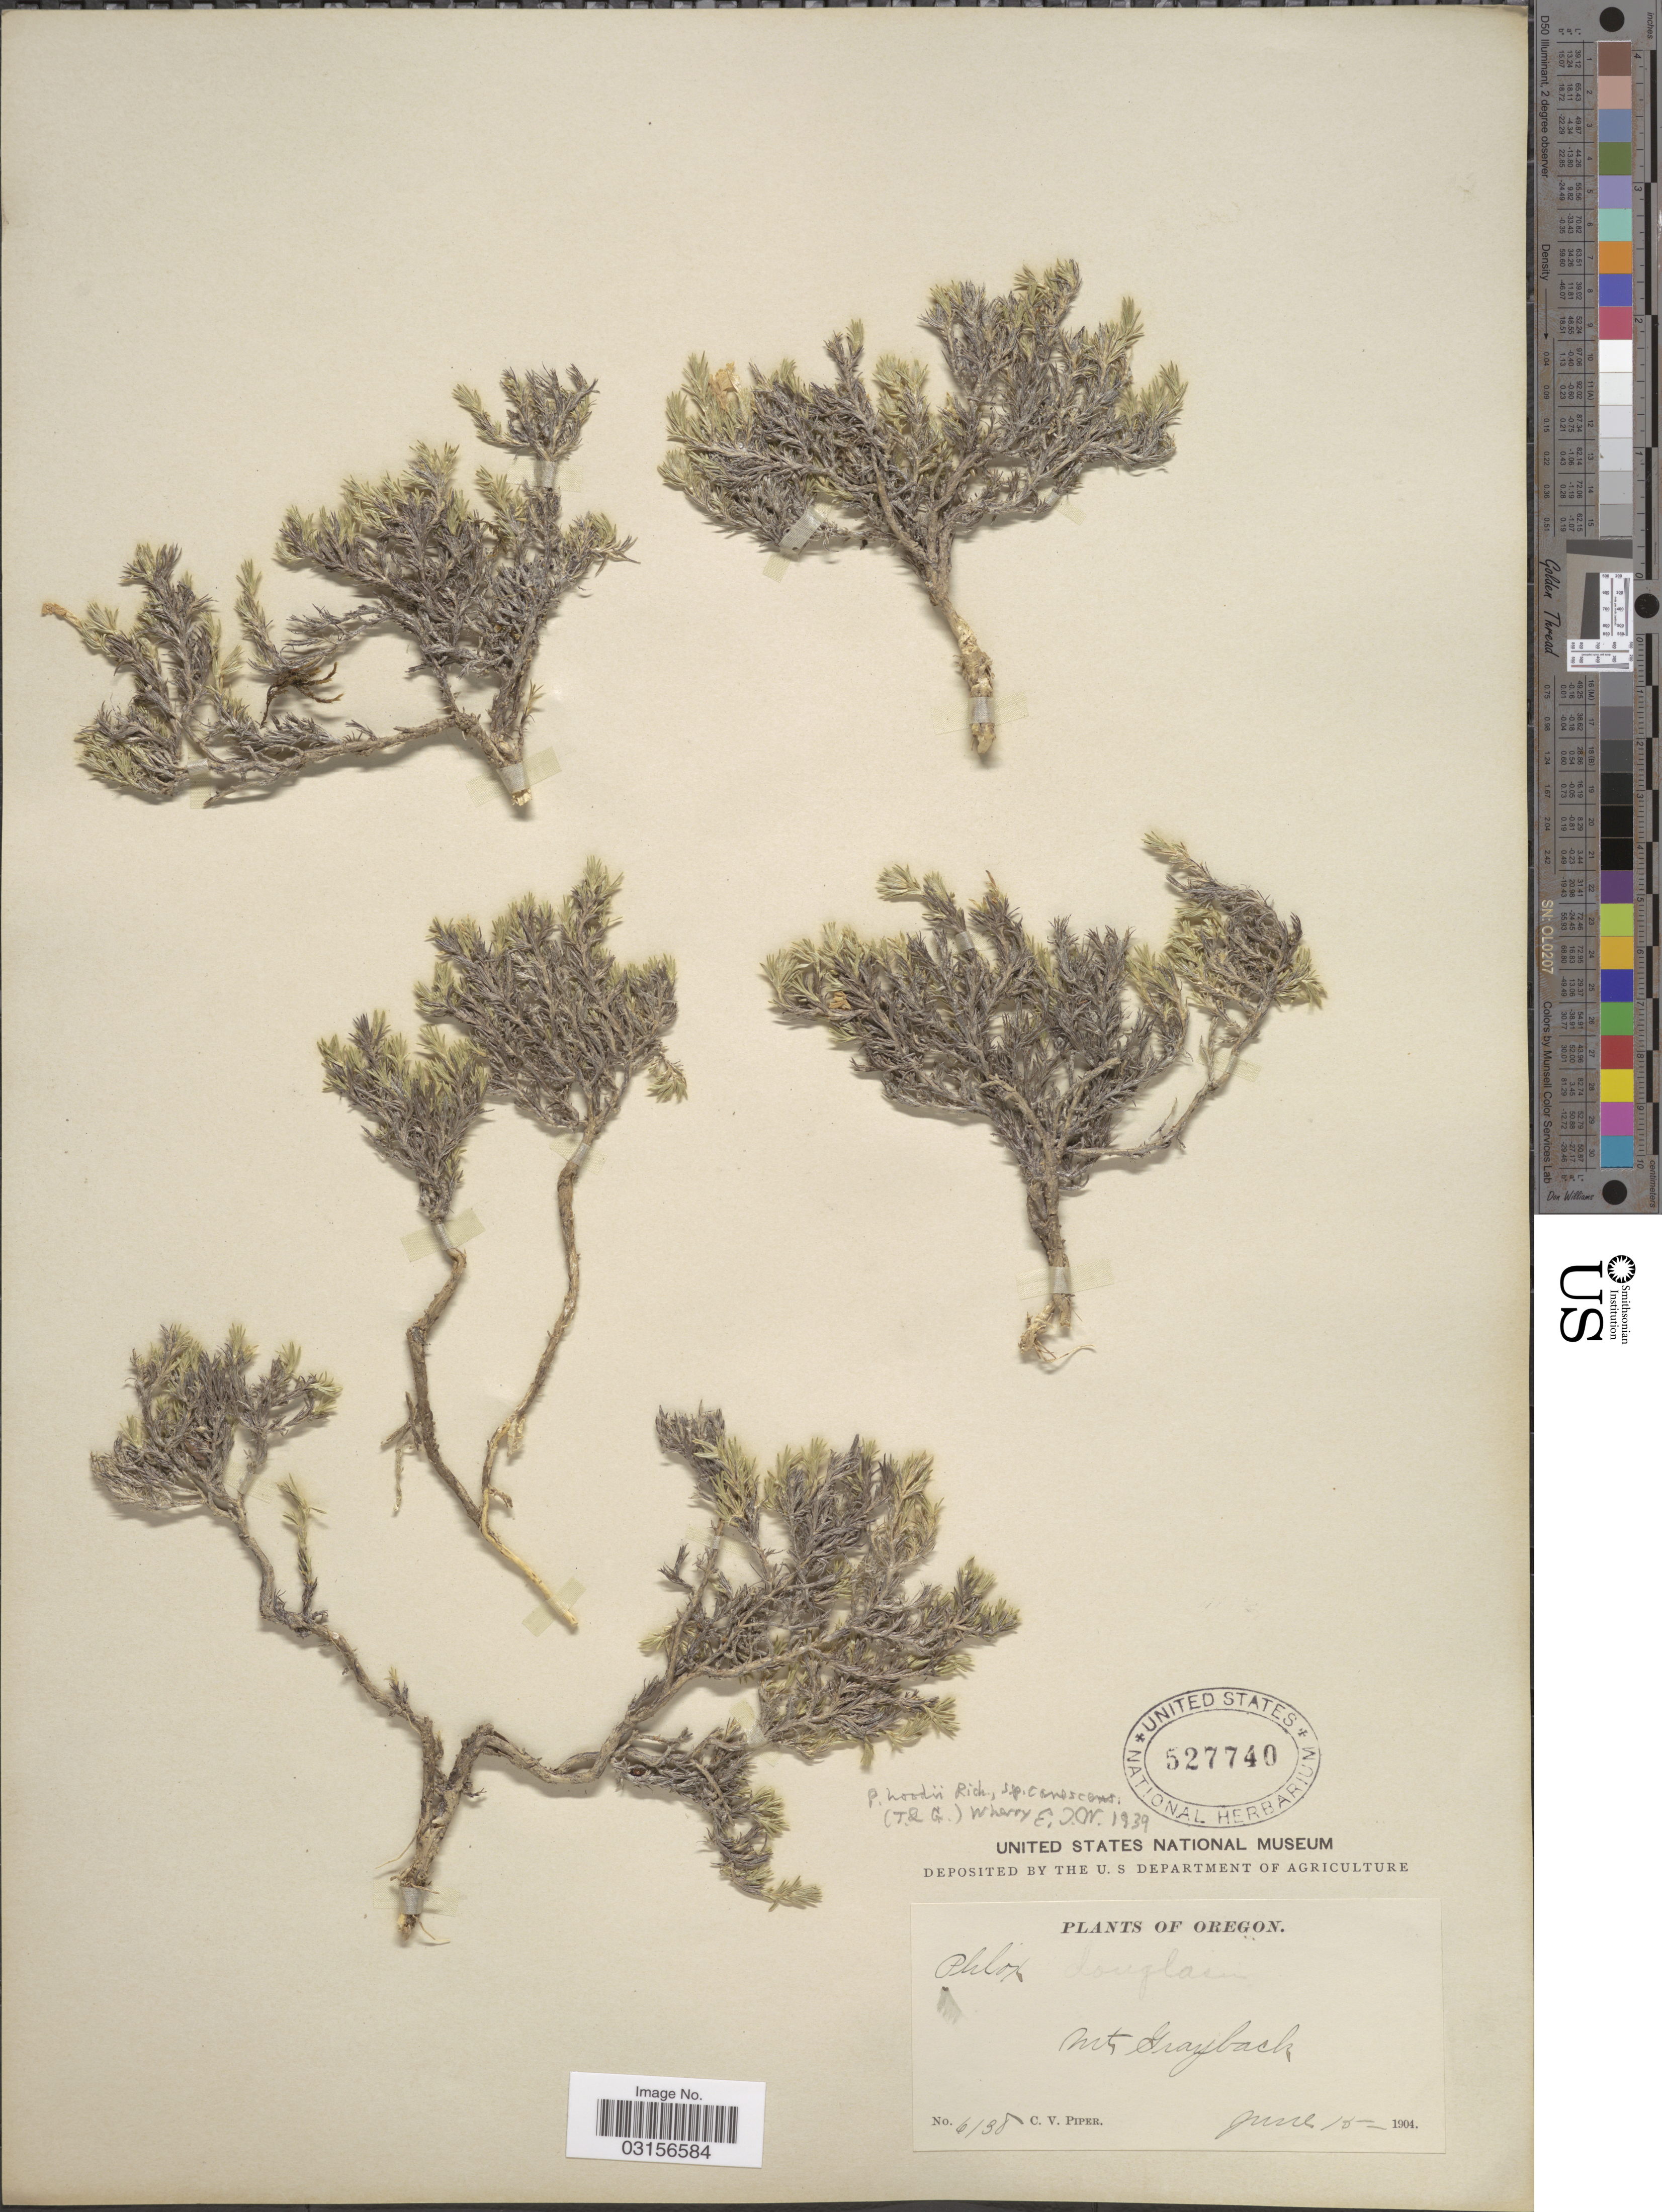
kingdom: Plantae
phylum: Tracheophyta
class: Magnoliopsida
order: Ericales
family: Polemoniaceae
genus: Phlox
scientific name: Phlox diffusa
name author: Benth.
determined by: Mayfield, M. H.; Ferguson, C. J.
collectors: C. V. Piper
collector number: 6138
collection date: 1904-06-15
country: United States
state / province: Oregon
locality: Mt. Grayback.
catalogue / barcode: US 527740